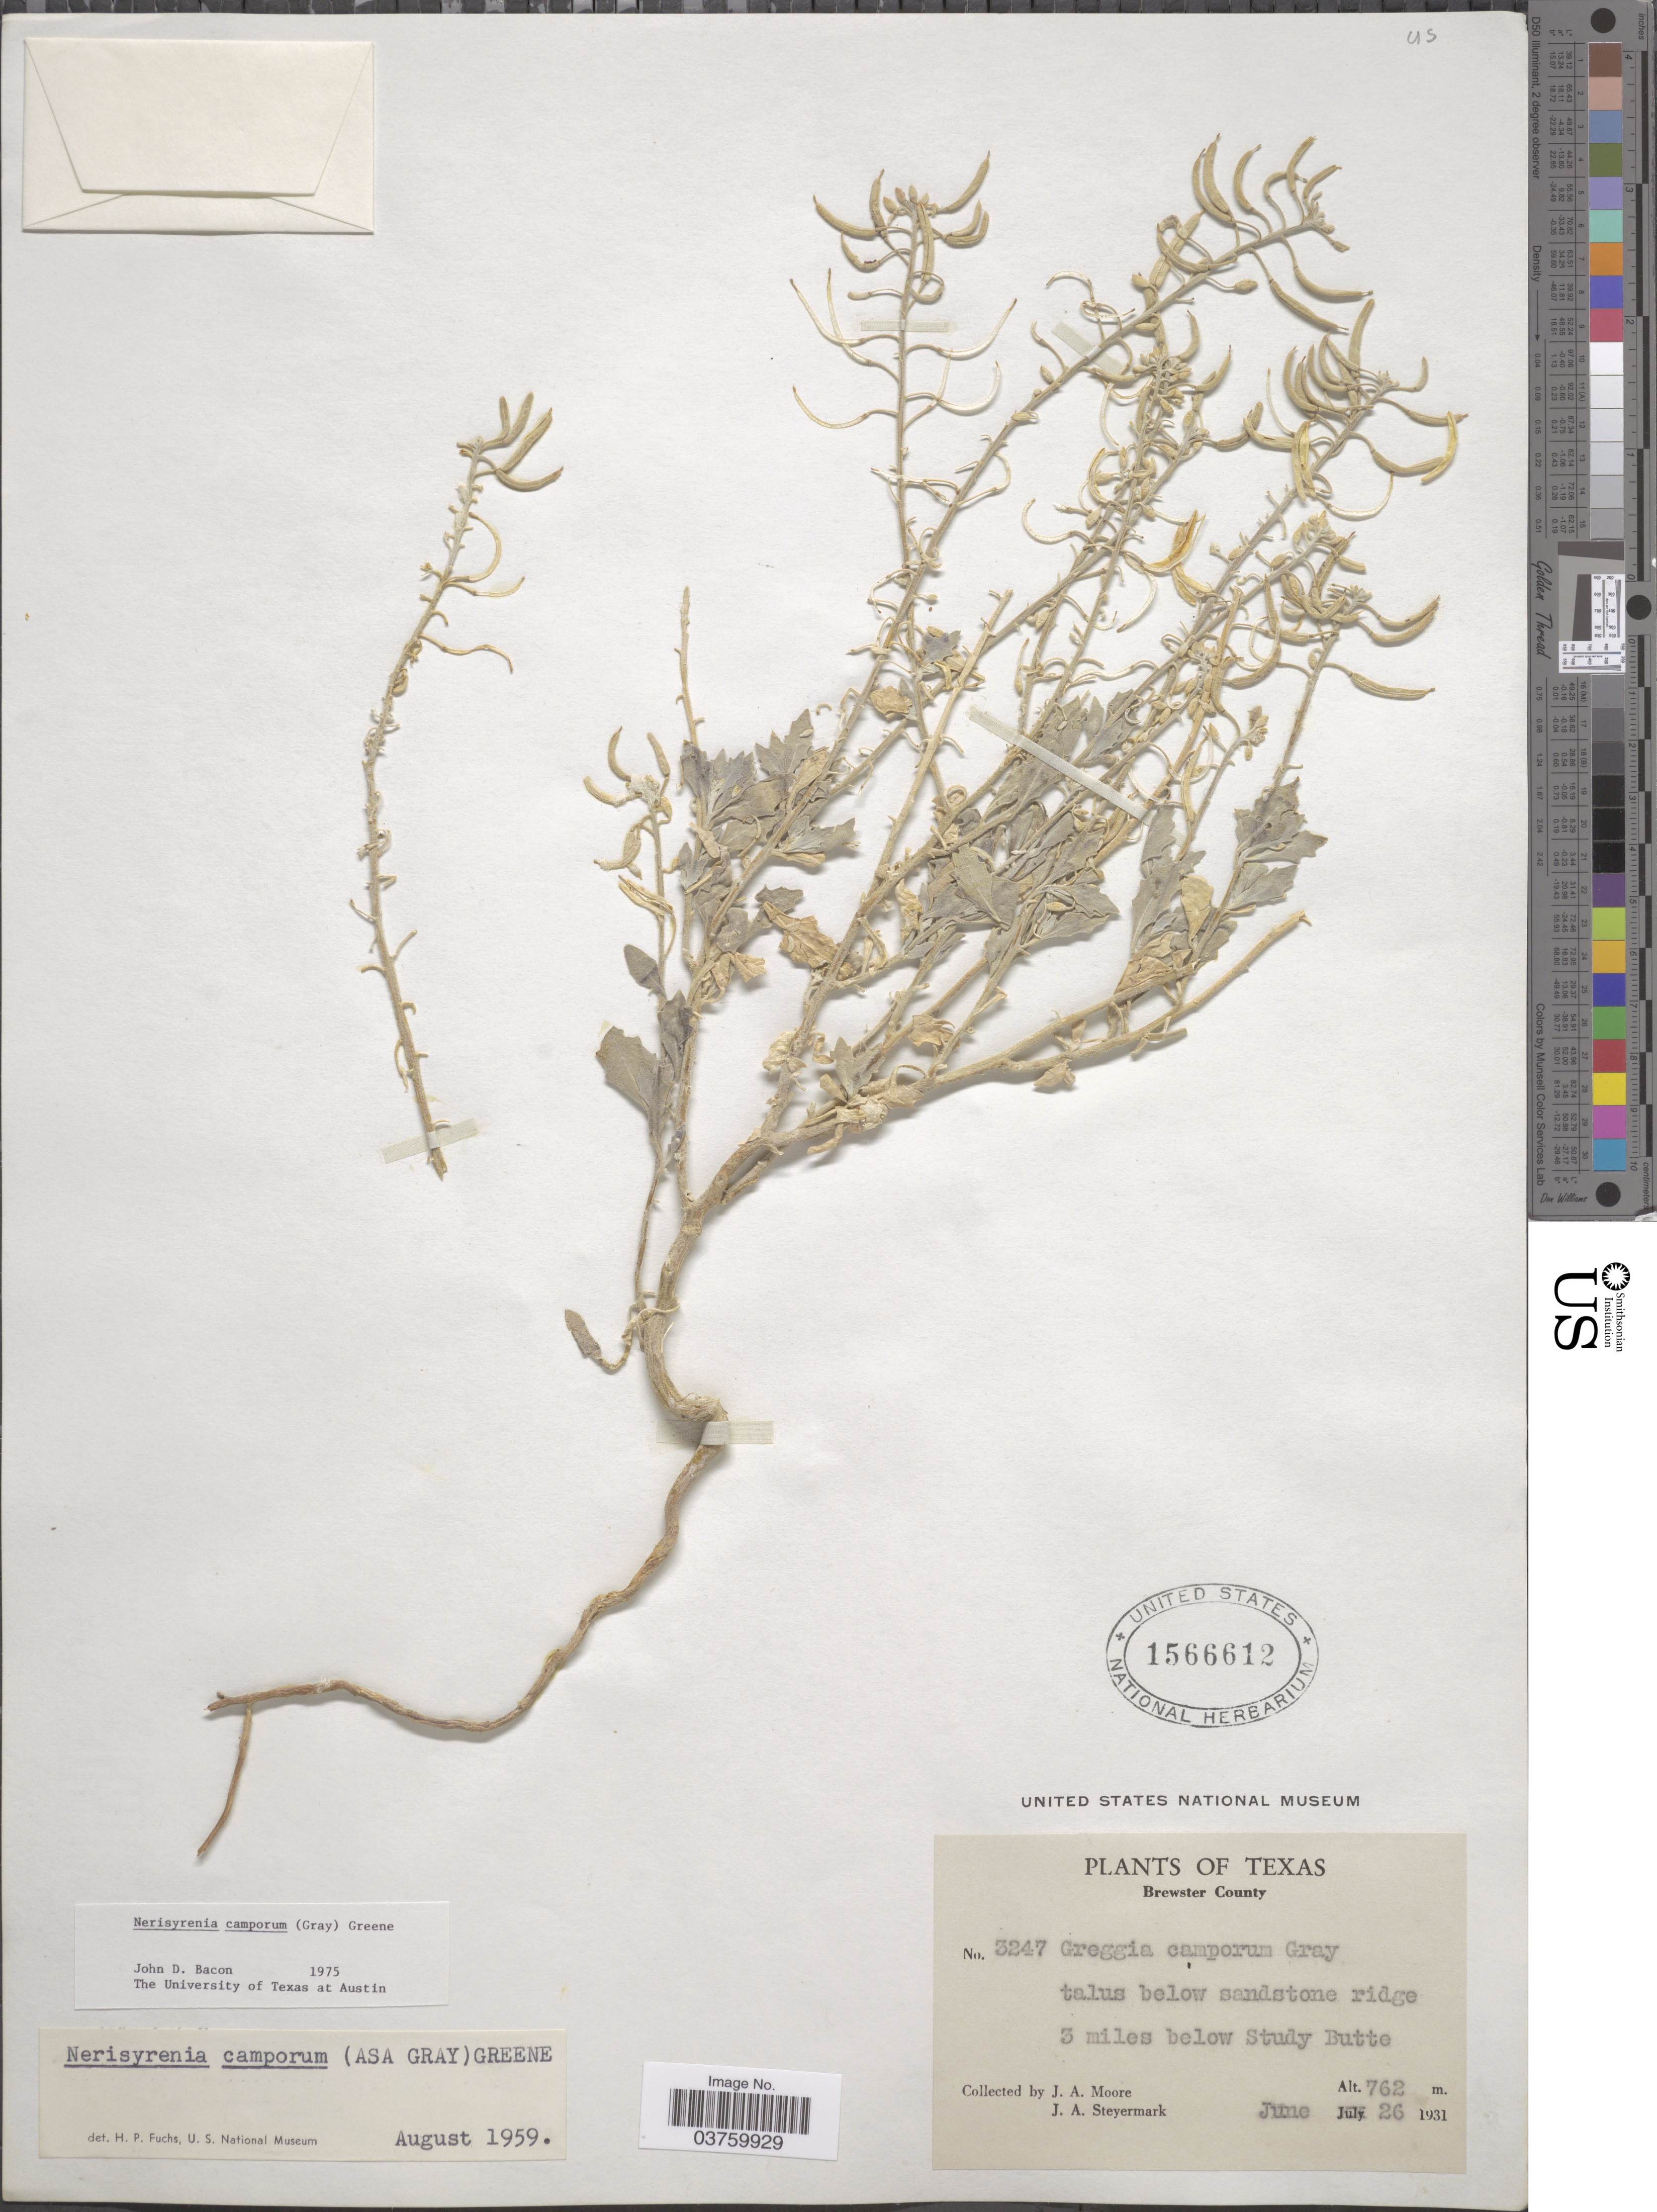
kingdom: Plantae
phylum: Tracheophyta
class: Magnoliopsida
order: Brassicales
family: Brassicaceae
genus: Nerisyrenia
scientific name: Nerisyrenia camporum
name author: (A. Gray) Greene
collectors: J. A. Moore & J. Steyermark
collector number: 3247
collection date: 1931-06-26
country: United States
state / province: Texas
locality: Brewster County. Talus below sandstone ridge 3 miles below Study Butte.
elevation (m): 762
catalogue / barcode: US 1566612